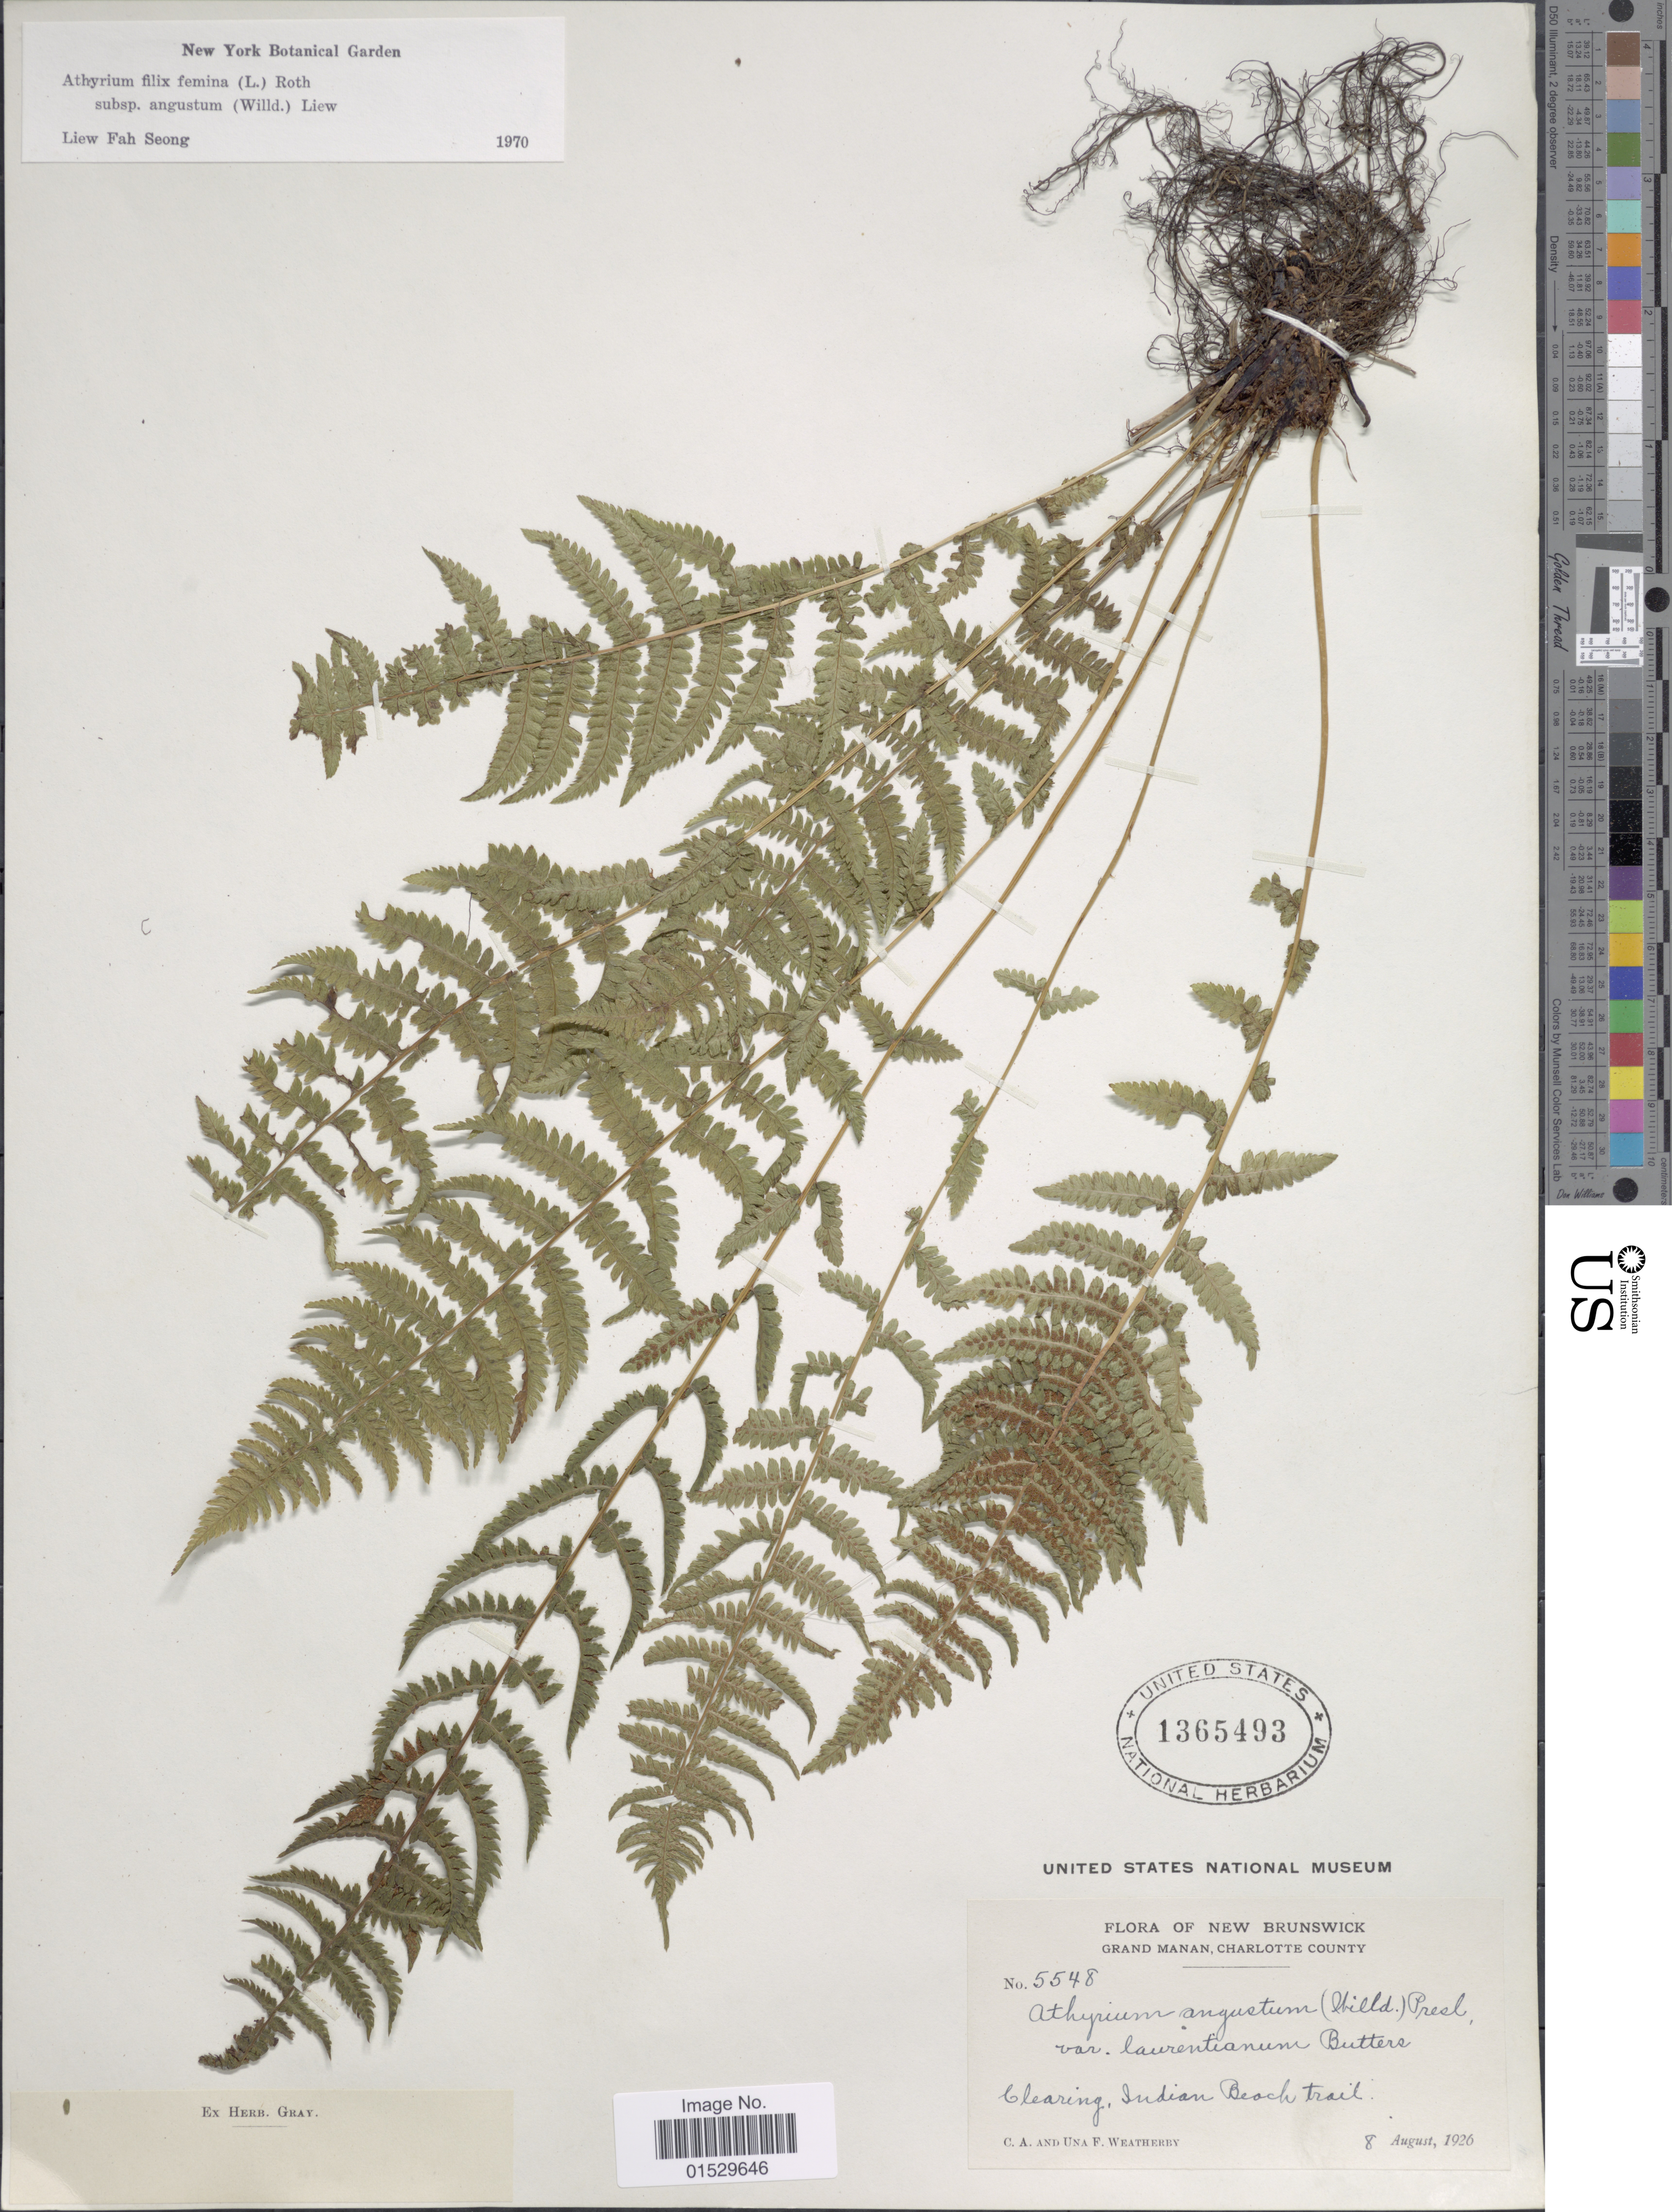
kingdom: Plantae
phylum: Tracheophyta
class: Polypodiopsida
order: Polypodiales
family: Athyriaceae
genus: Athyrium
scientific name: Athyrium filix-femina subsp. angustatum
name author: (Willd.) R.T. Clausen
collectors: C. A. Weatherby & U. L. Weatherby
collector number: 5548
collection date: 1926-08-08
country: Canada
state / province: New Brunswick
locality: Grand Manan, Charlotte County, Clearing, Indian Beach trail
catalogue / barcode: US 1365493